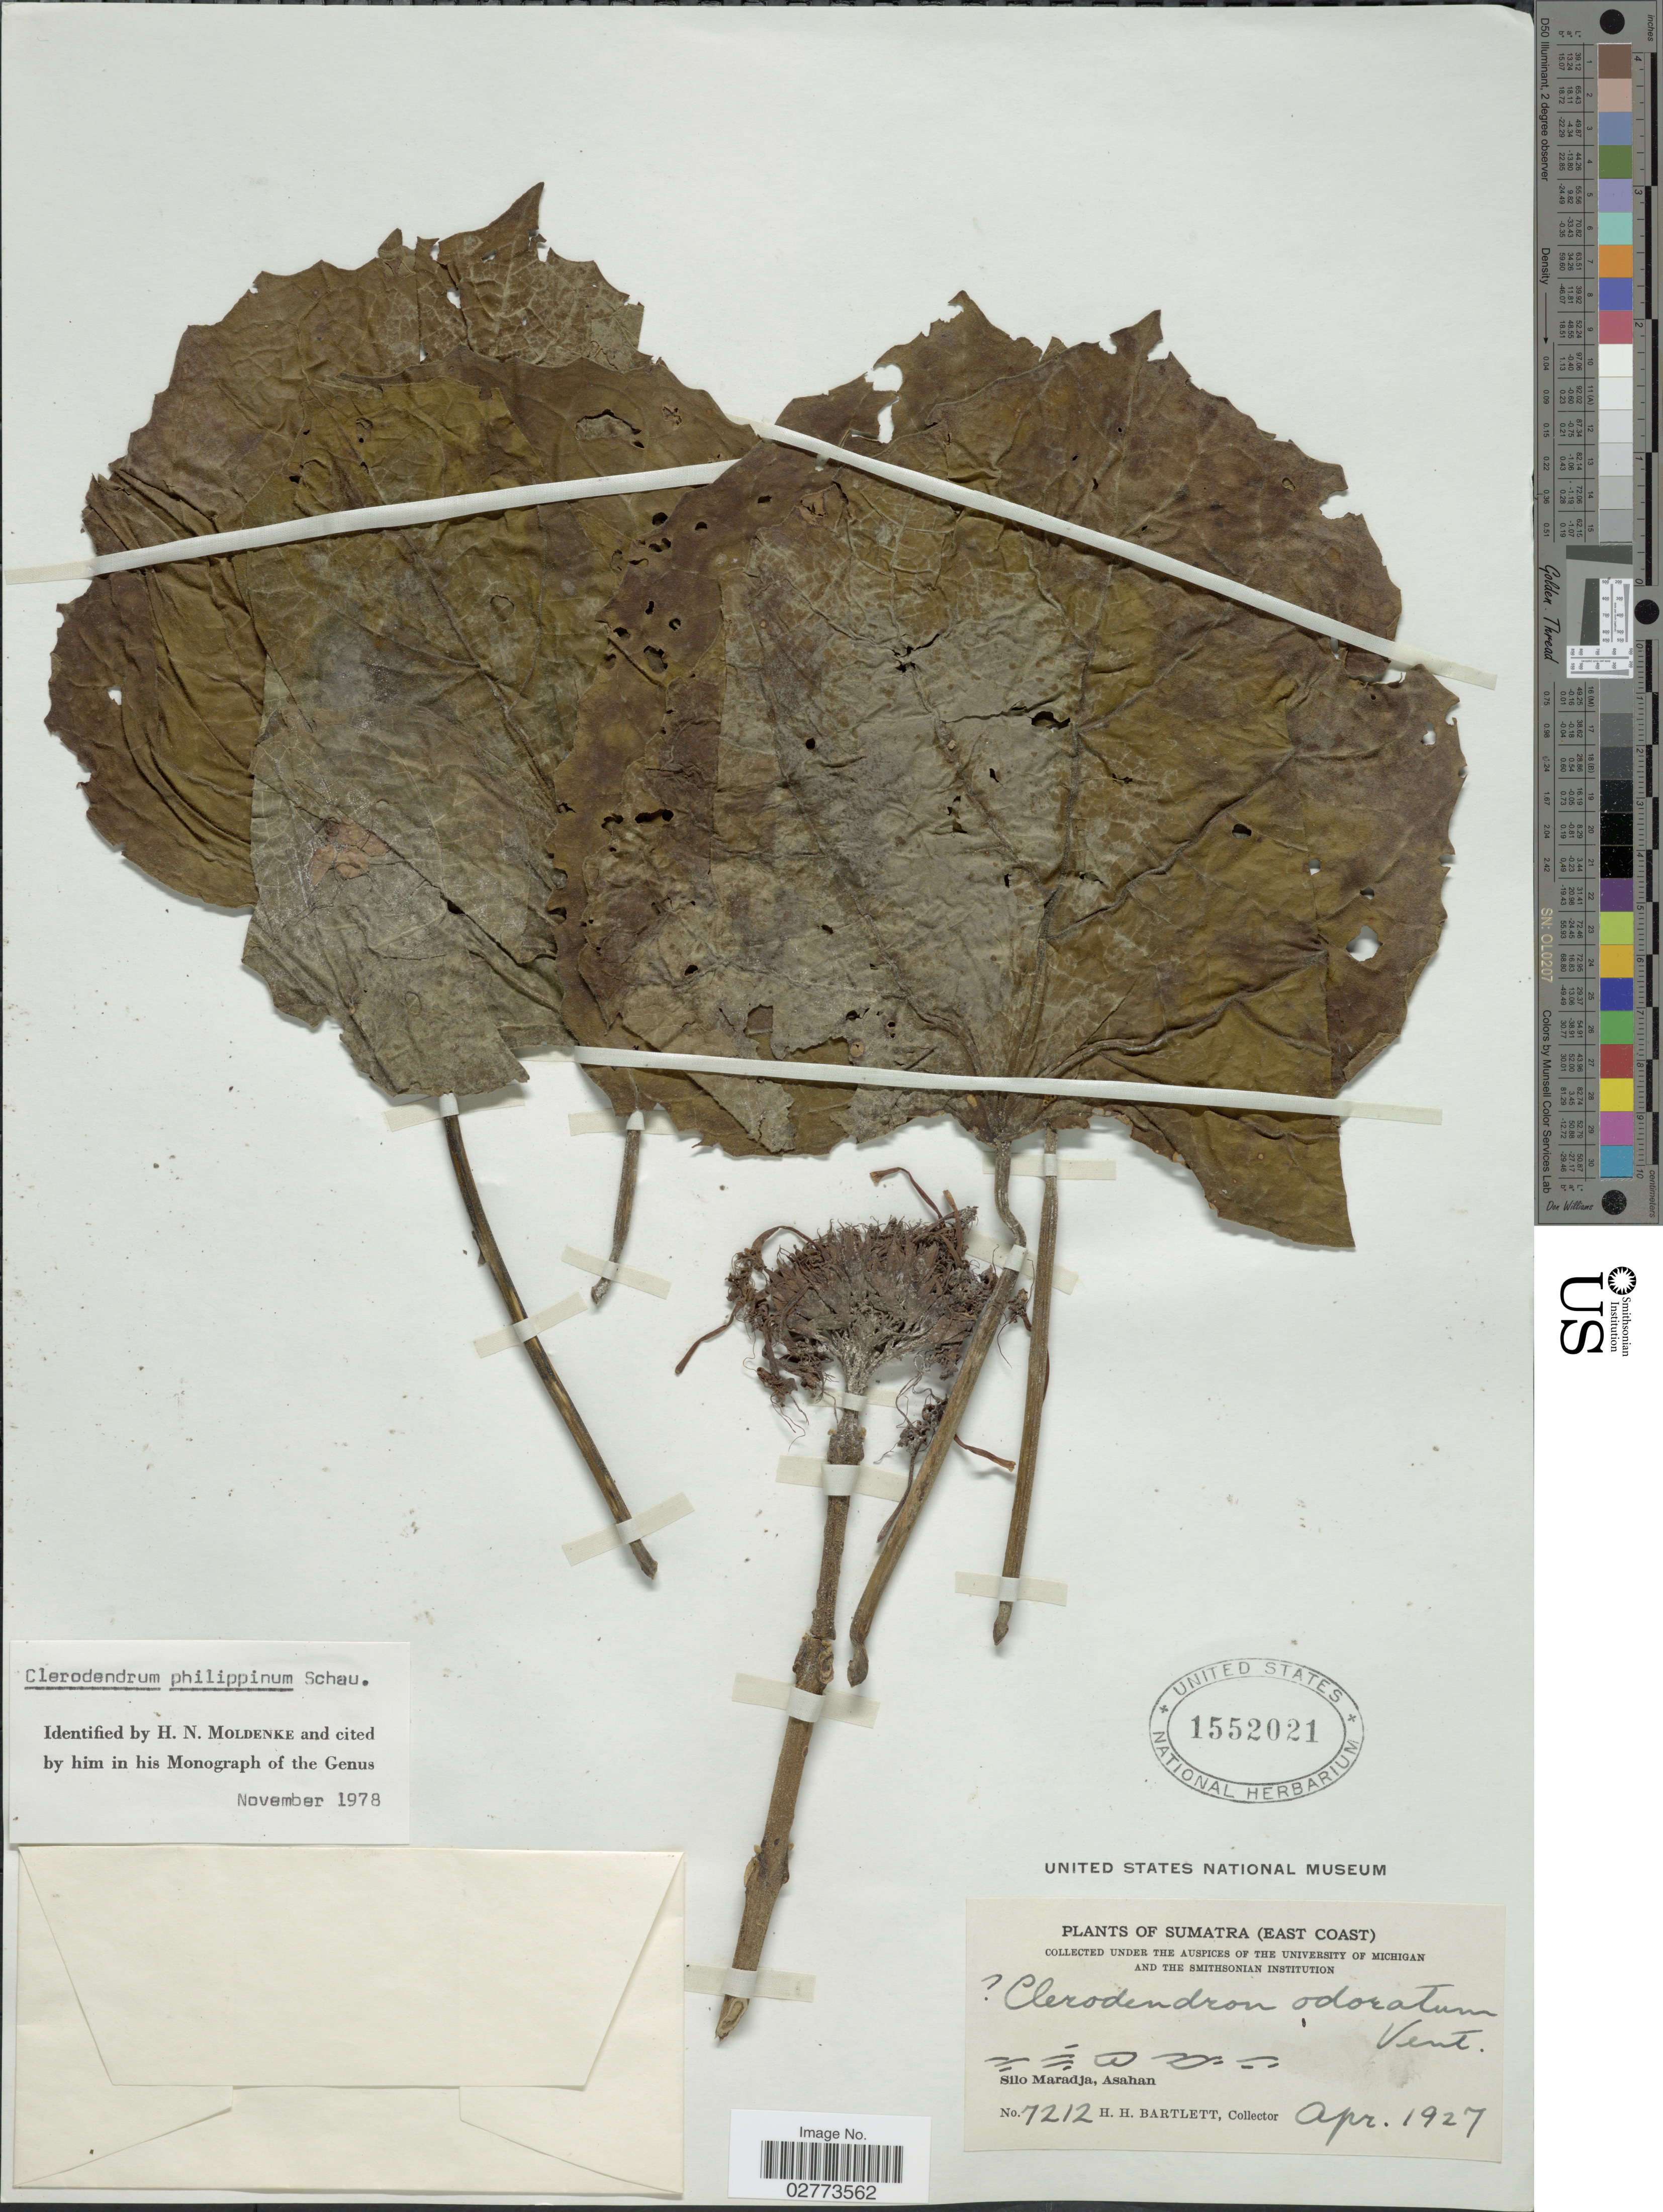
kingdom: Plantae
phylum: Tracheophyta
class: Magnoliopsida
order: Lamiales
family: Lamiaceae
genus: Clerodendrum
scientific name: Clerodendrum philippinum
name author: Schauer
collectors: H. H. Bartlett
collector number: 7212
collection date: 1927-04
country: Indonesia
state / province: Sumatra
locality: East Coast. Silo Maradja, Asahan.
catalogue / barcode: US 1552021